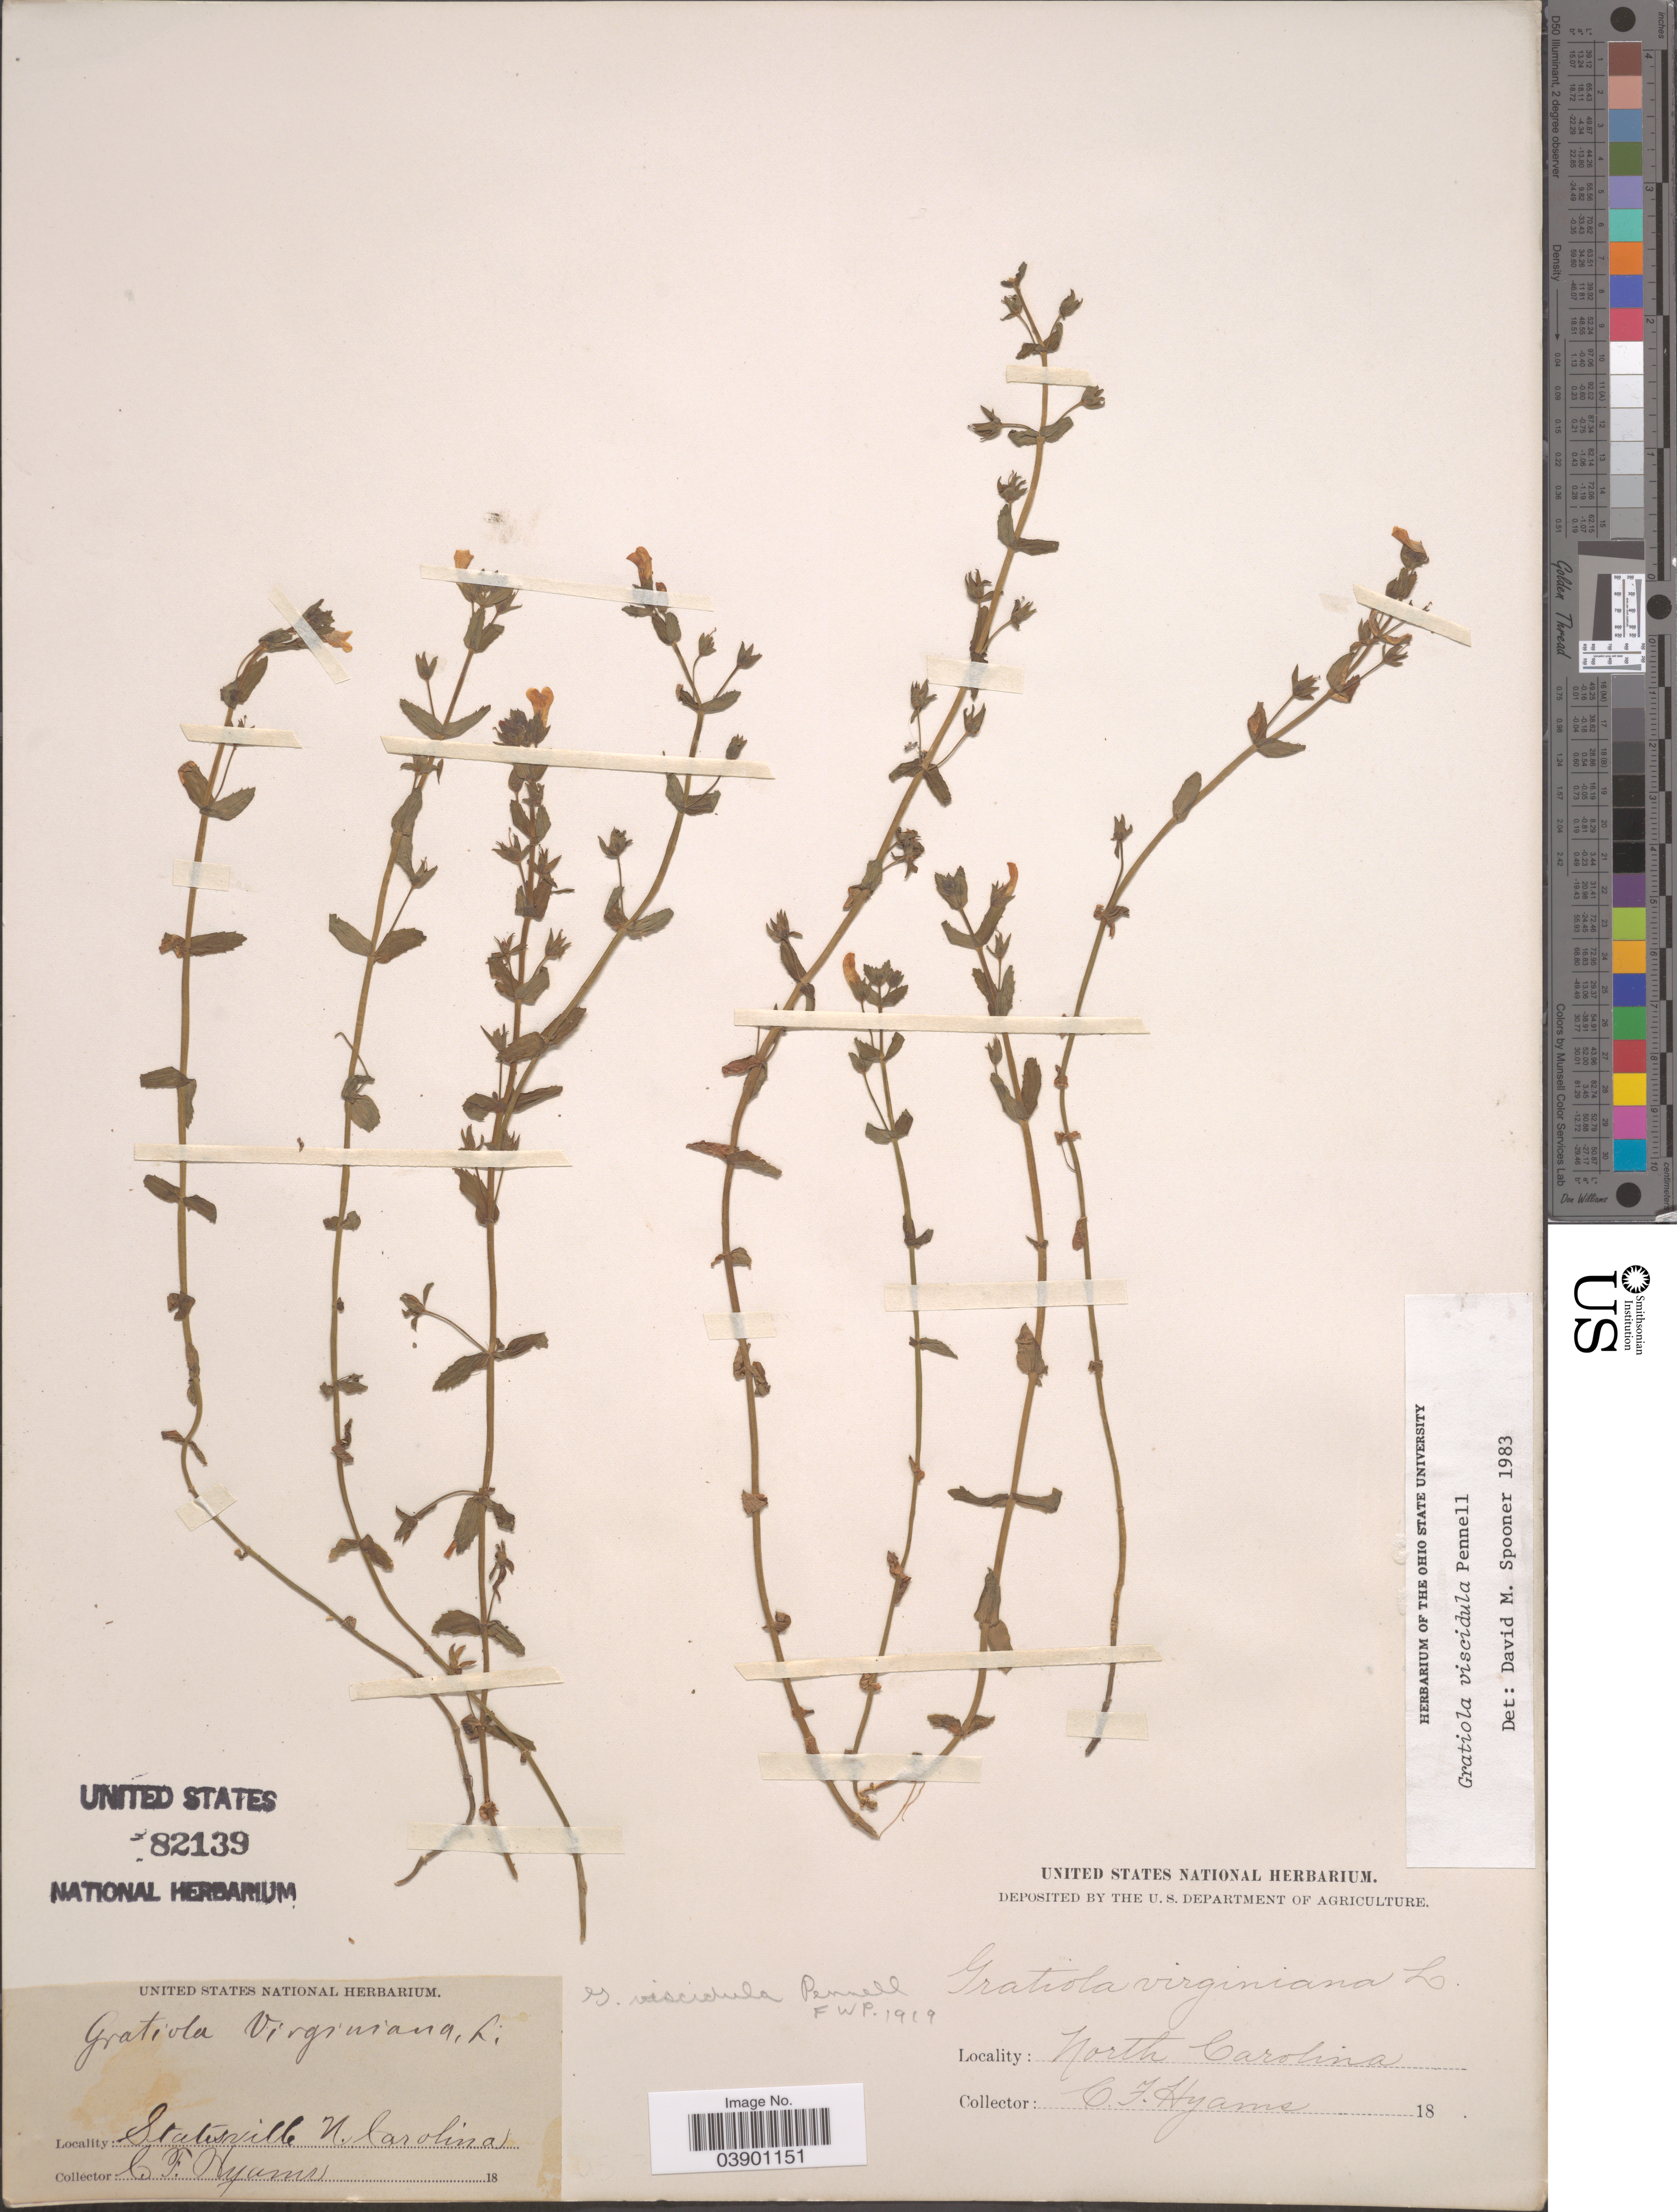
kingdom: Plantae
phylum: Tracheophyta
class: Magnoliopsida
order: Lamiales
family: Plantaginaceae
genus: Gratiola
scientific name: Gratiola viscidula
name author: Pennell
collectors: C. Hyams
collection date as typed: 18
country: United States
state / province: North Carolina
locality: Statesville.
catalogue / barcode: US 82139